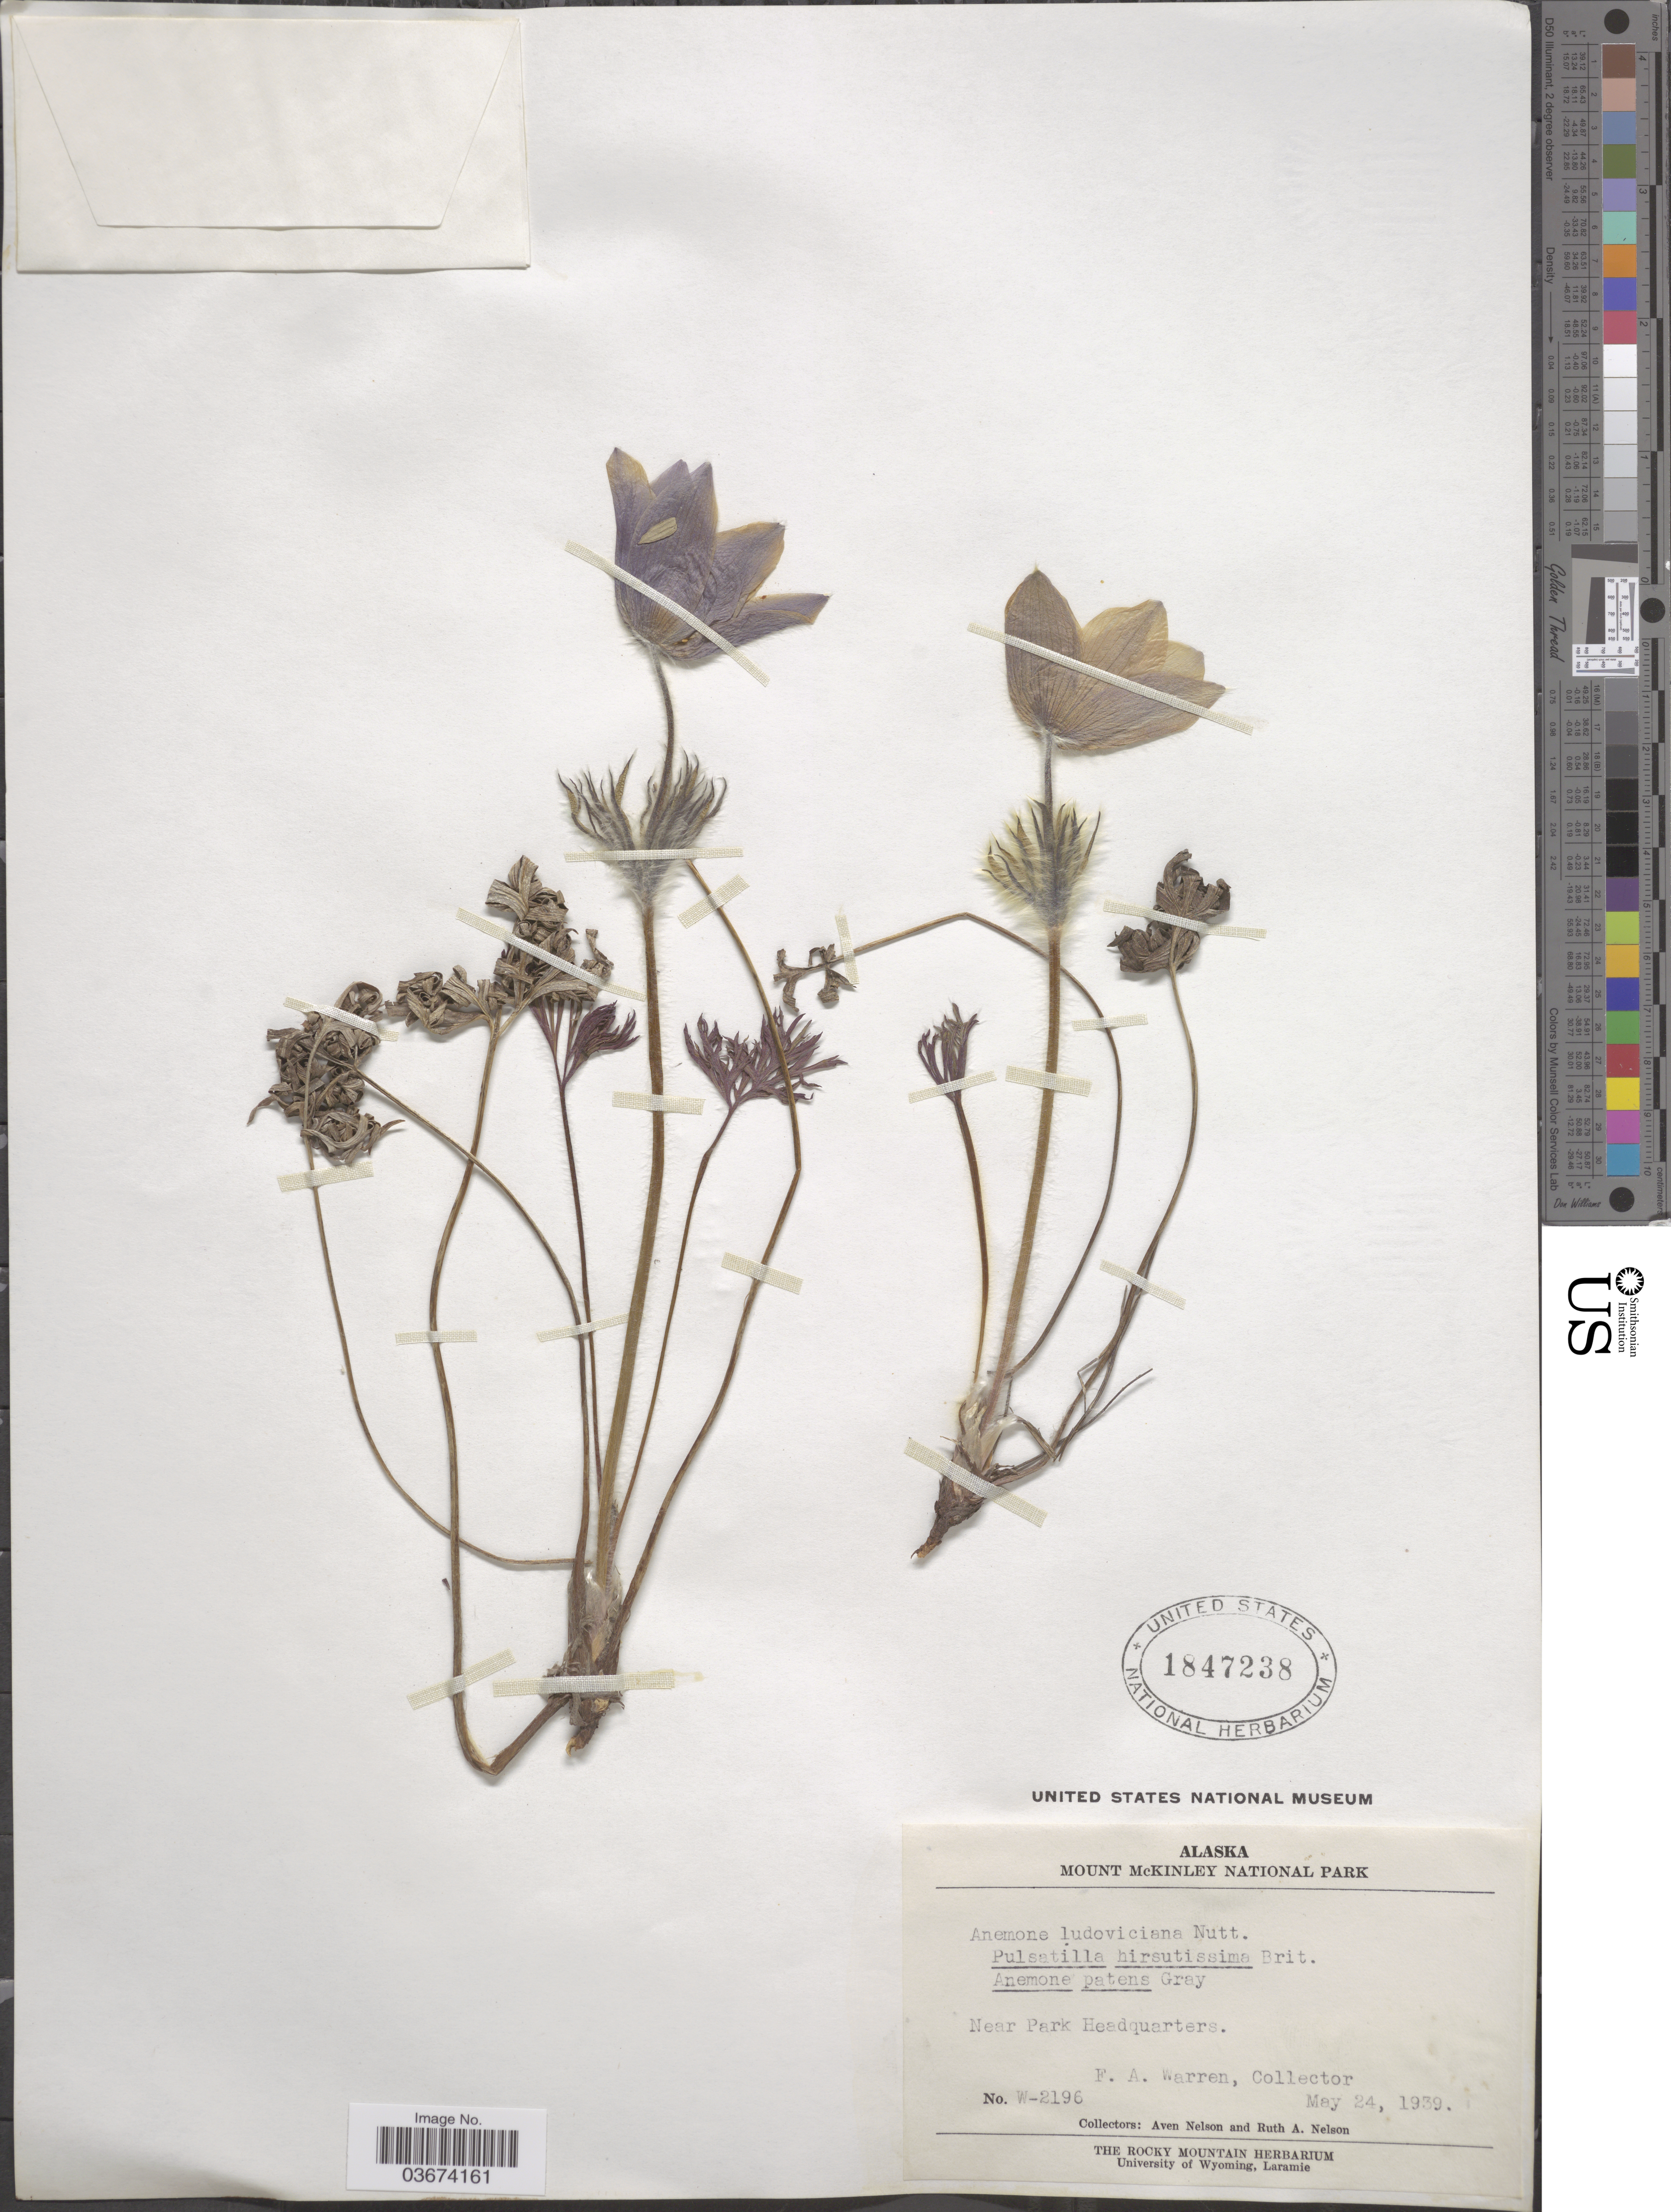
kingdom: Plantae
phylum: Tracheophyta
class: Magnoliopsida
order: Ranunculales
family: Ranunculaceae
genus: Pulsatilla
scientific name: Pulsatilla nuttalliana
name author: (DC.) Bercht. & J. Presl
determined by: Strong, Mark T., (BOT), Smithsonian Institution - National Museum of Natural History (UNITED STATES)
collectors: F. Warren, A. Nelson & R. A. Nelson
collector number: W-2196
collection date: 1939-05-24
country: United States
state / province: Alaska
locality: Mount McKinley National Park. Near Park Headquarters.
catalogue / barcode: US 1847238